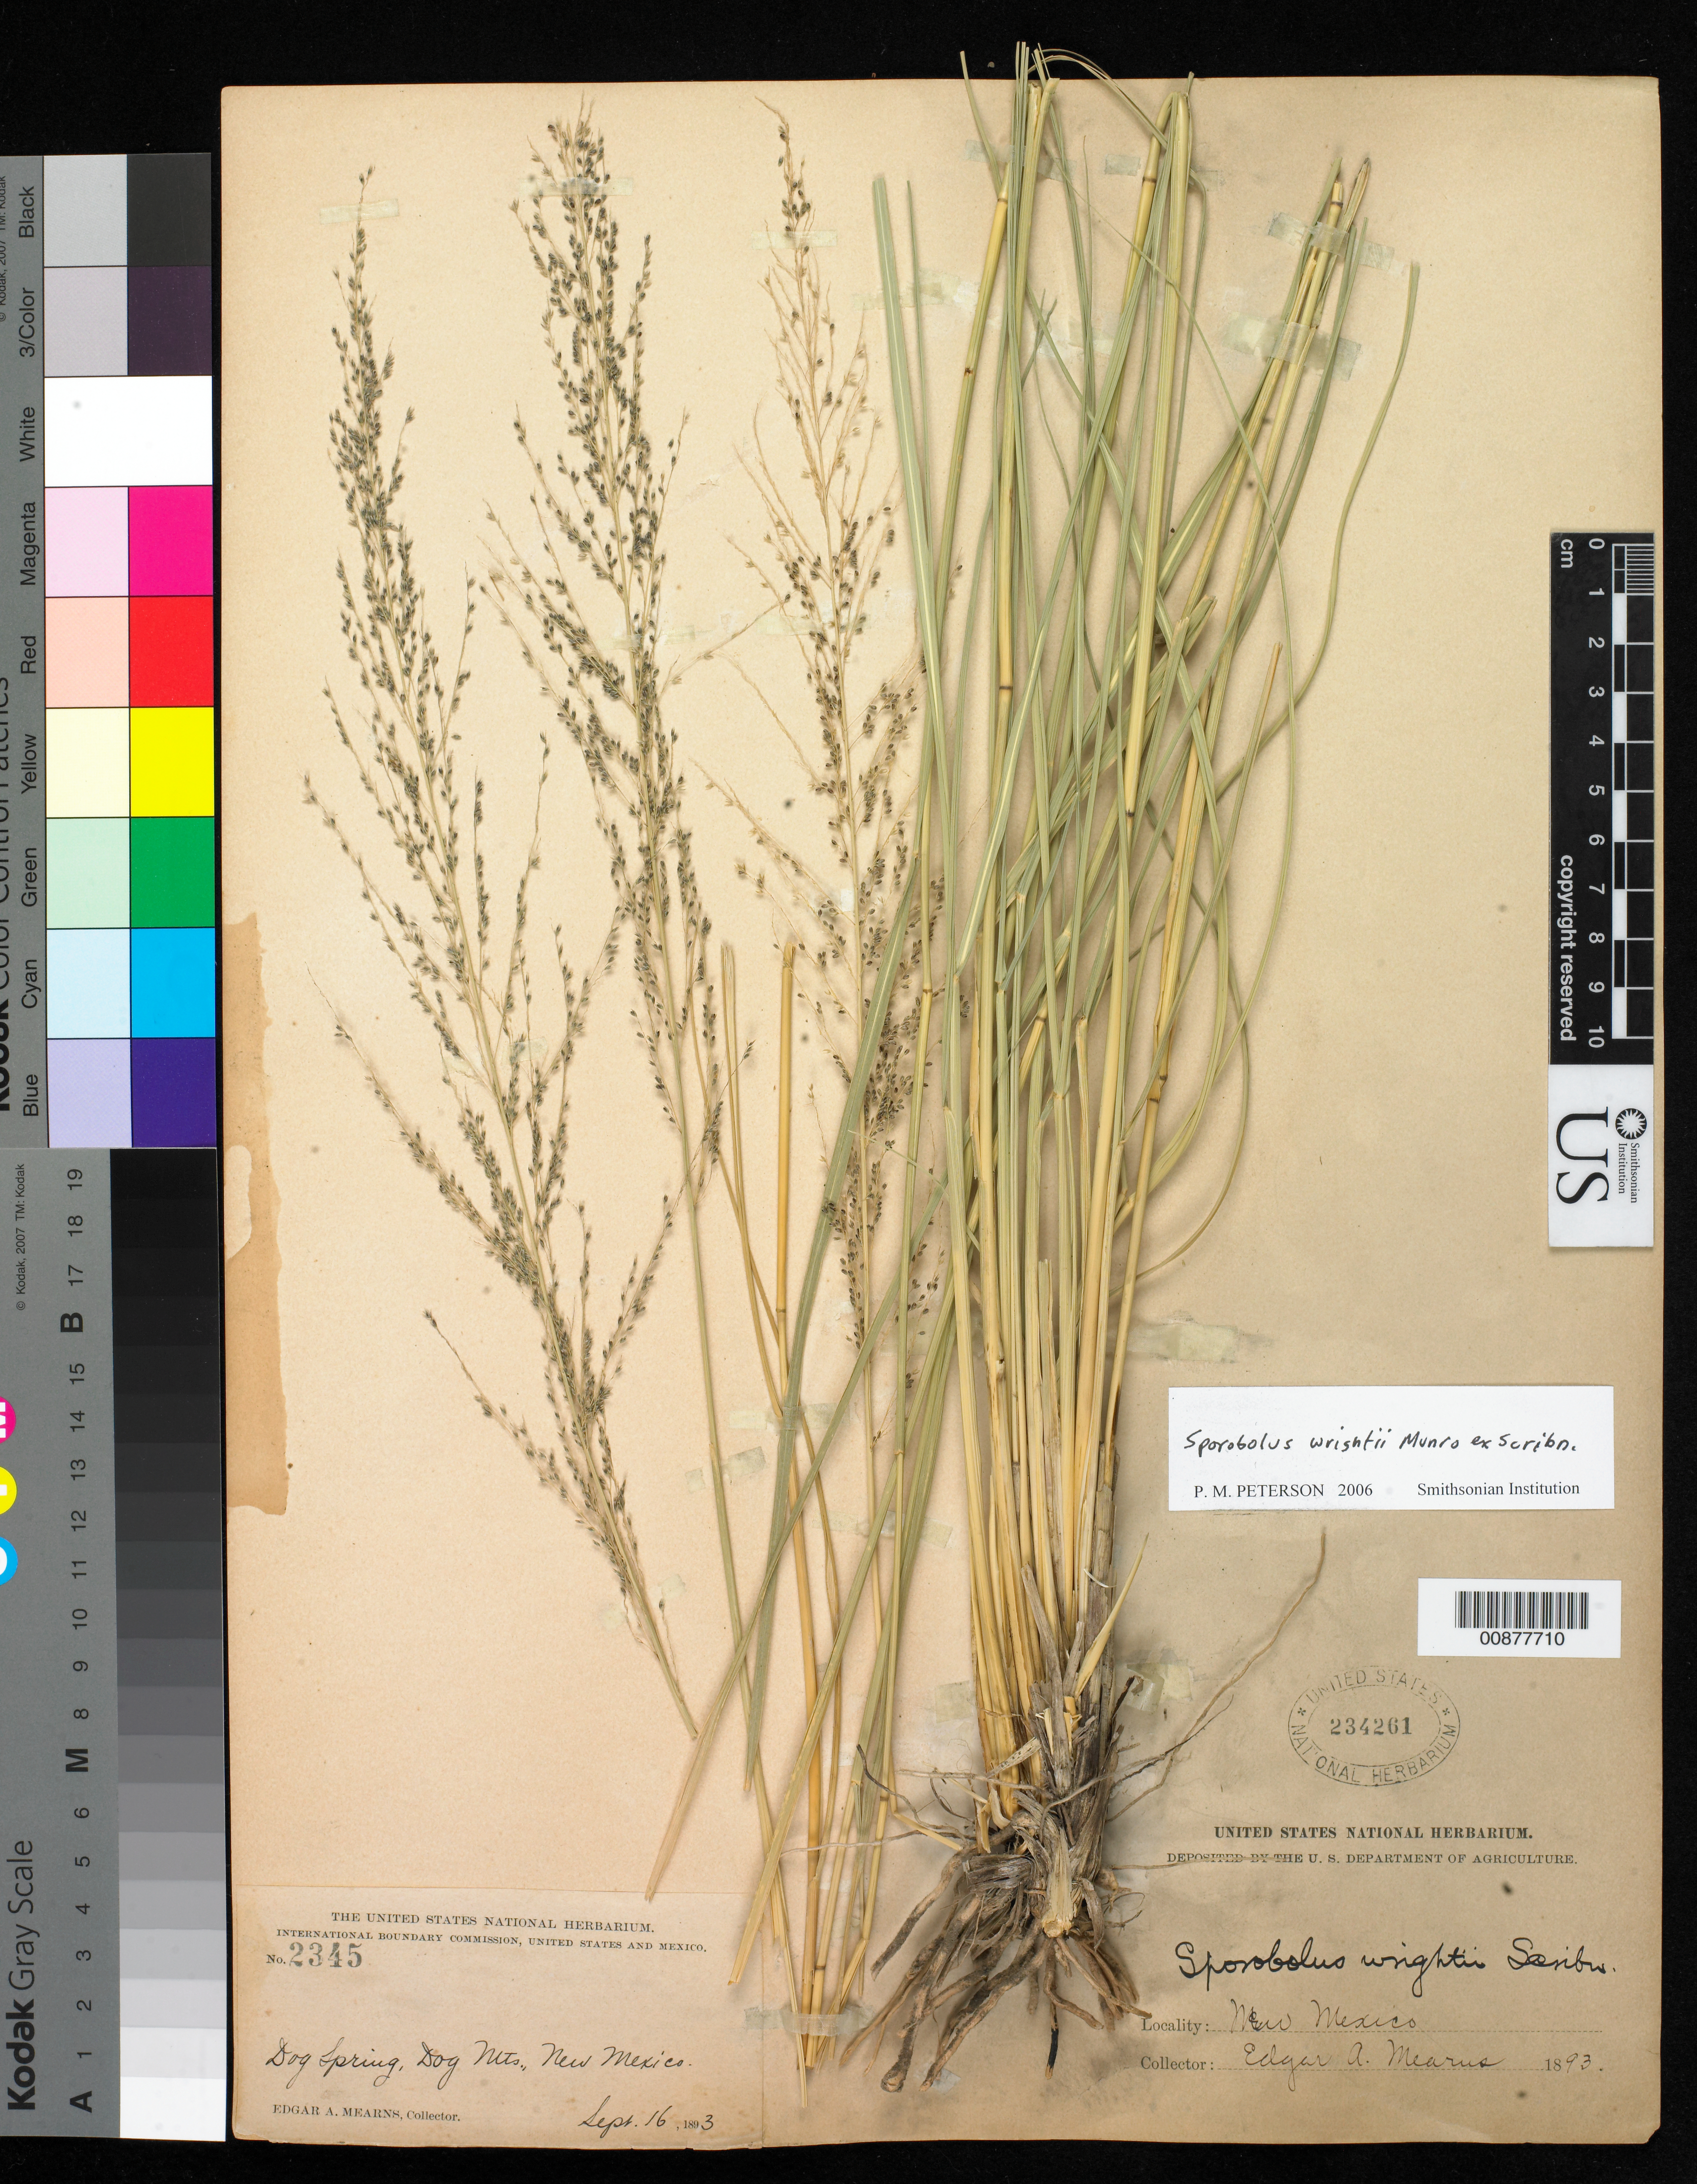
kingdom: Plantae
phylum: Tracheophyta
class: Liliopsida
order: Poales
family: Poaceae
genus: Sporobolus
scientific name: Sporobolus wrightii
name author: Munro ex Scribn.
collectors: E. A. Mearns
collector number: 2345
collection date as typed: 16 Sep 1893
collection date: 1893-09-16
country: United States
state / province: New Mexico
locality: Dog Spring, Dog Mts., New Mexico.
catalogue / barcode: US 234261